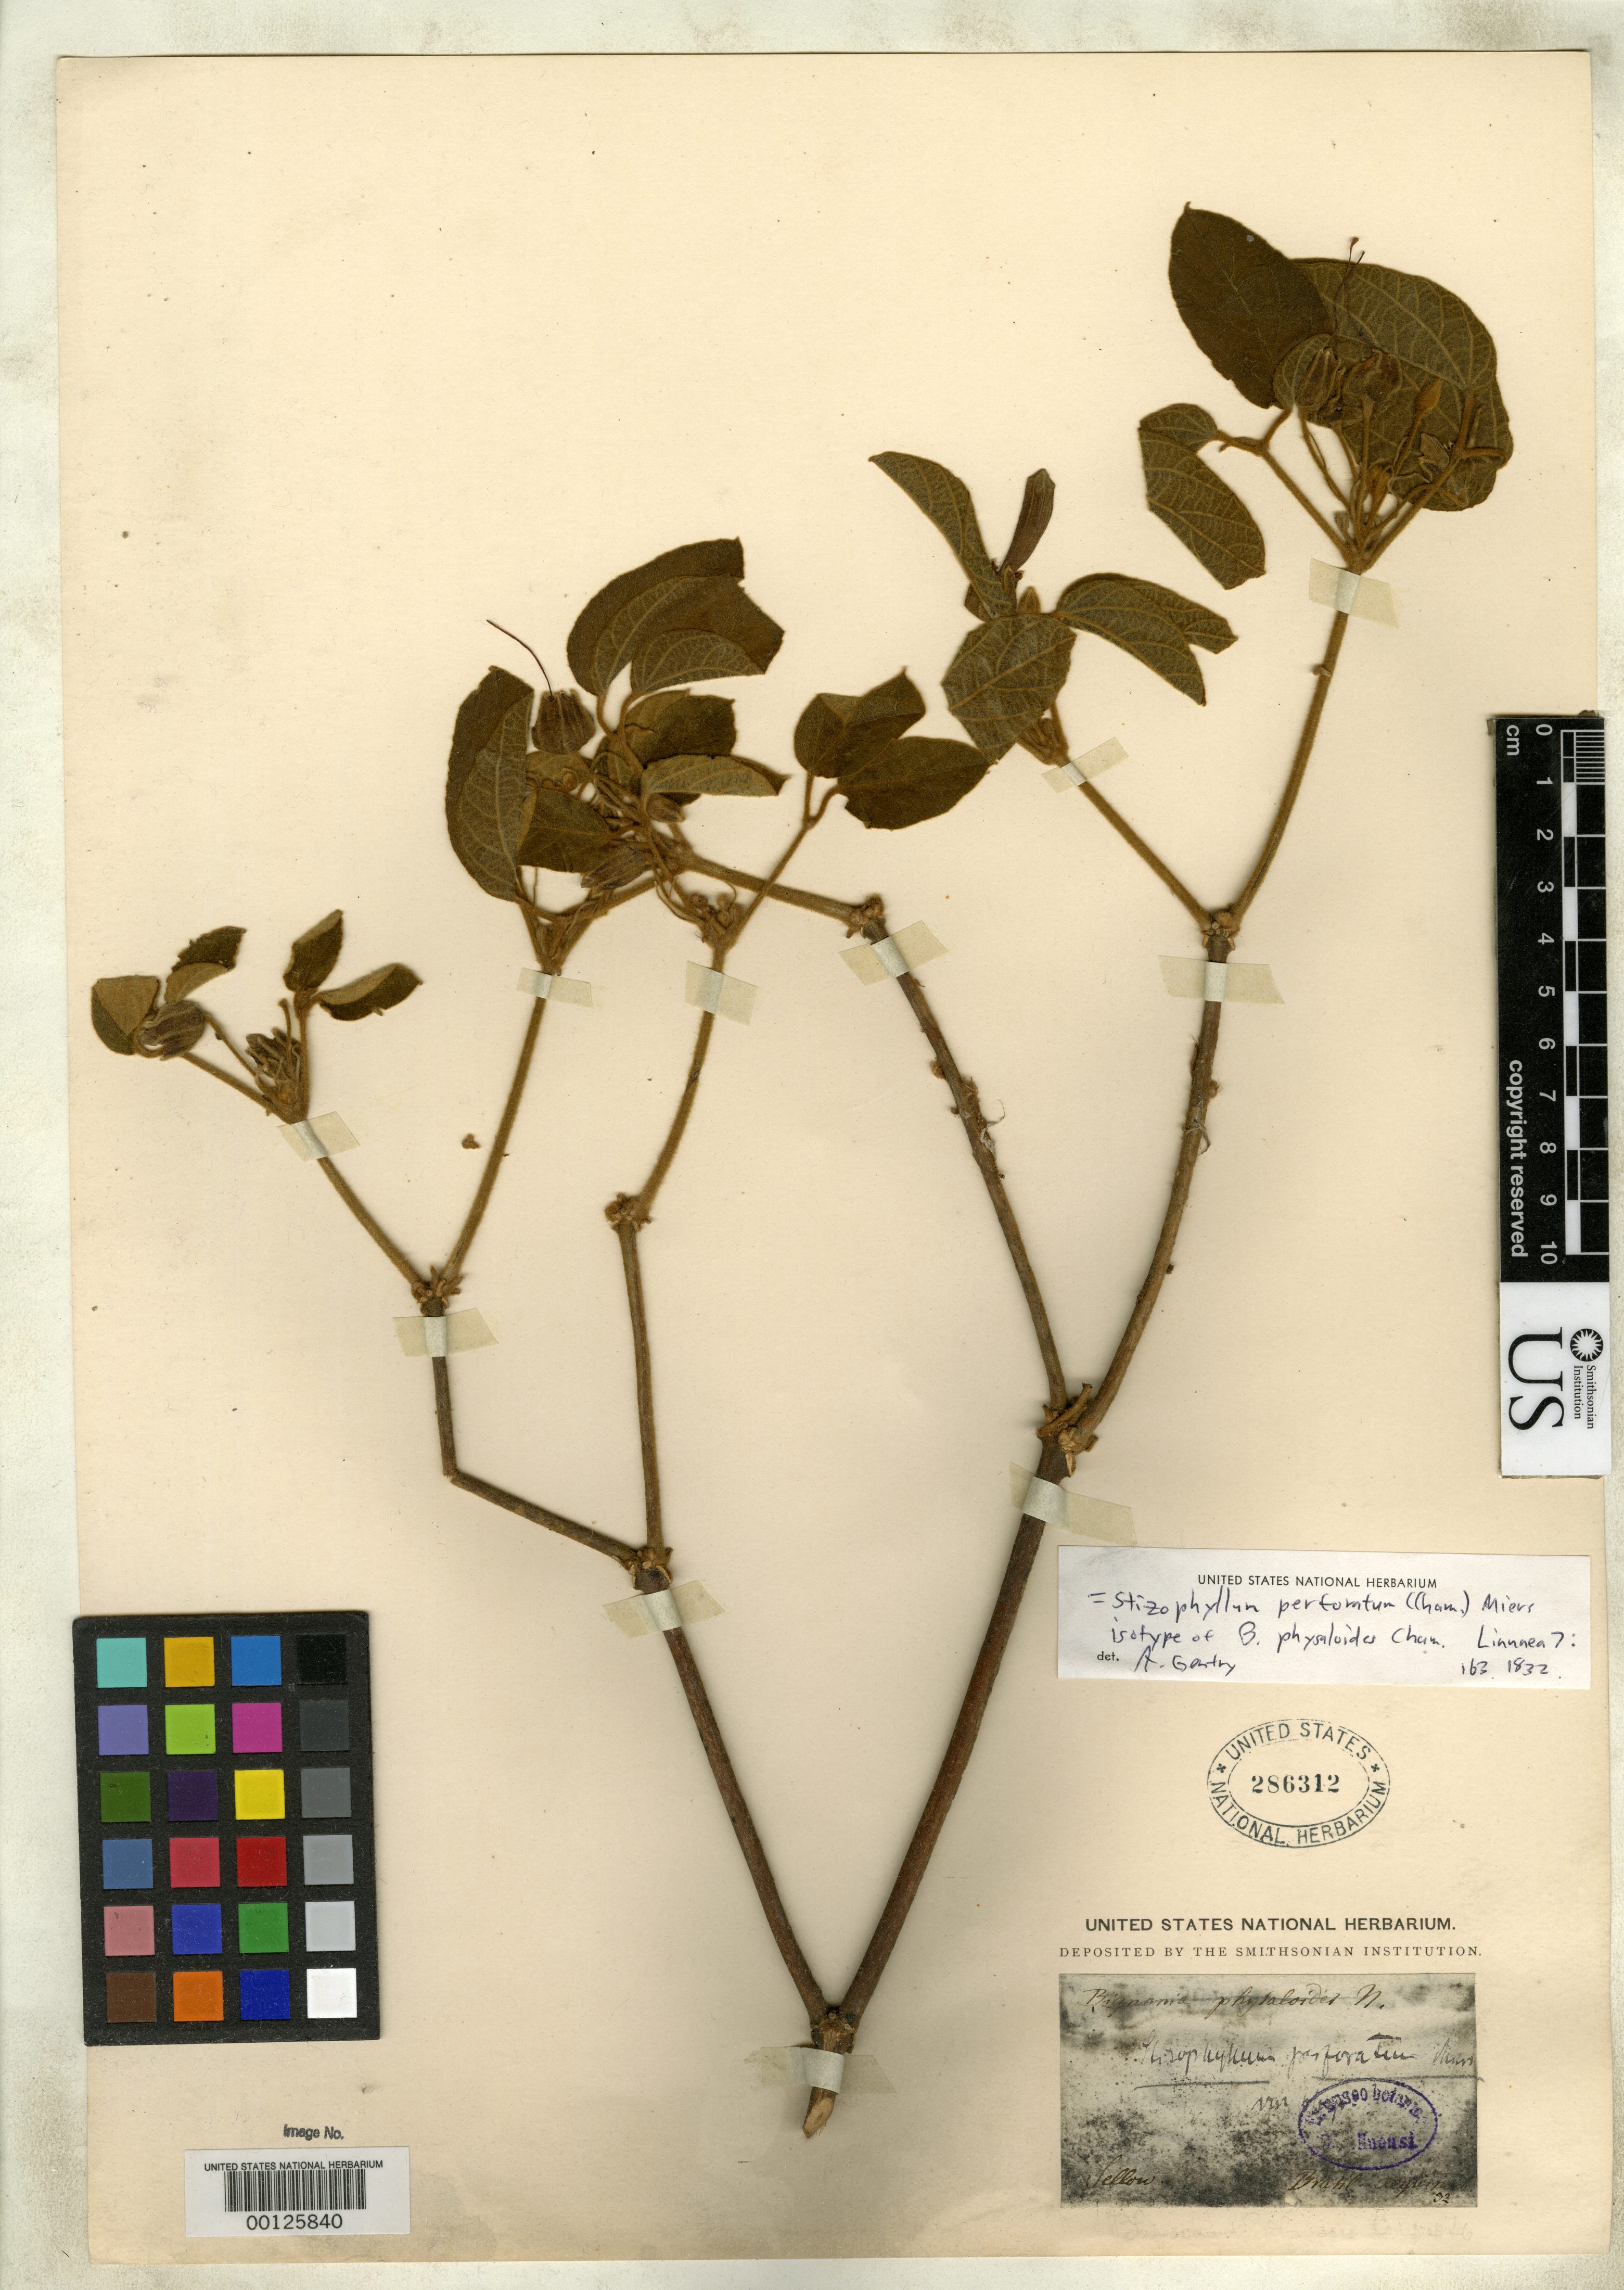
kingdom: Plantae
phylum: Tracheophyta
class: Magnoliopsida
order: Lamiales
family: Bignoniaceae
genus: Bignonia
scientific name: Bignonia physaloides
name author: Cham.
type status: Isotype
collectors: F. Sellow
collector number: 32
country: Brazil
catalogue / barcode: US 286312